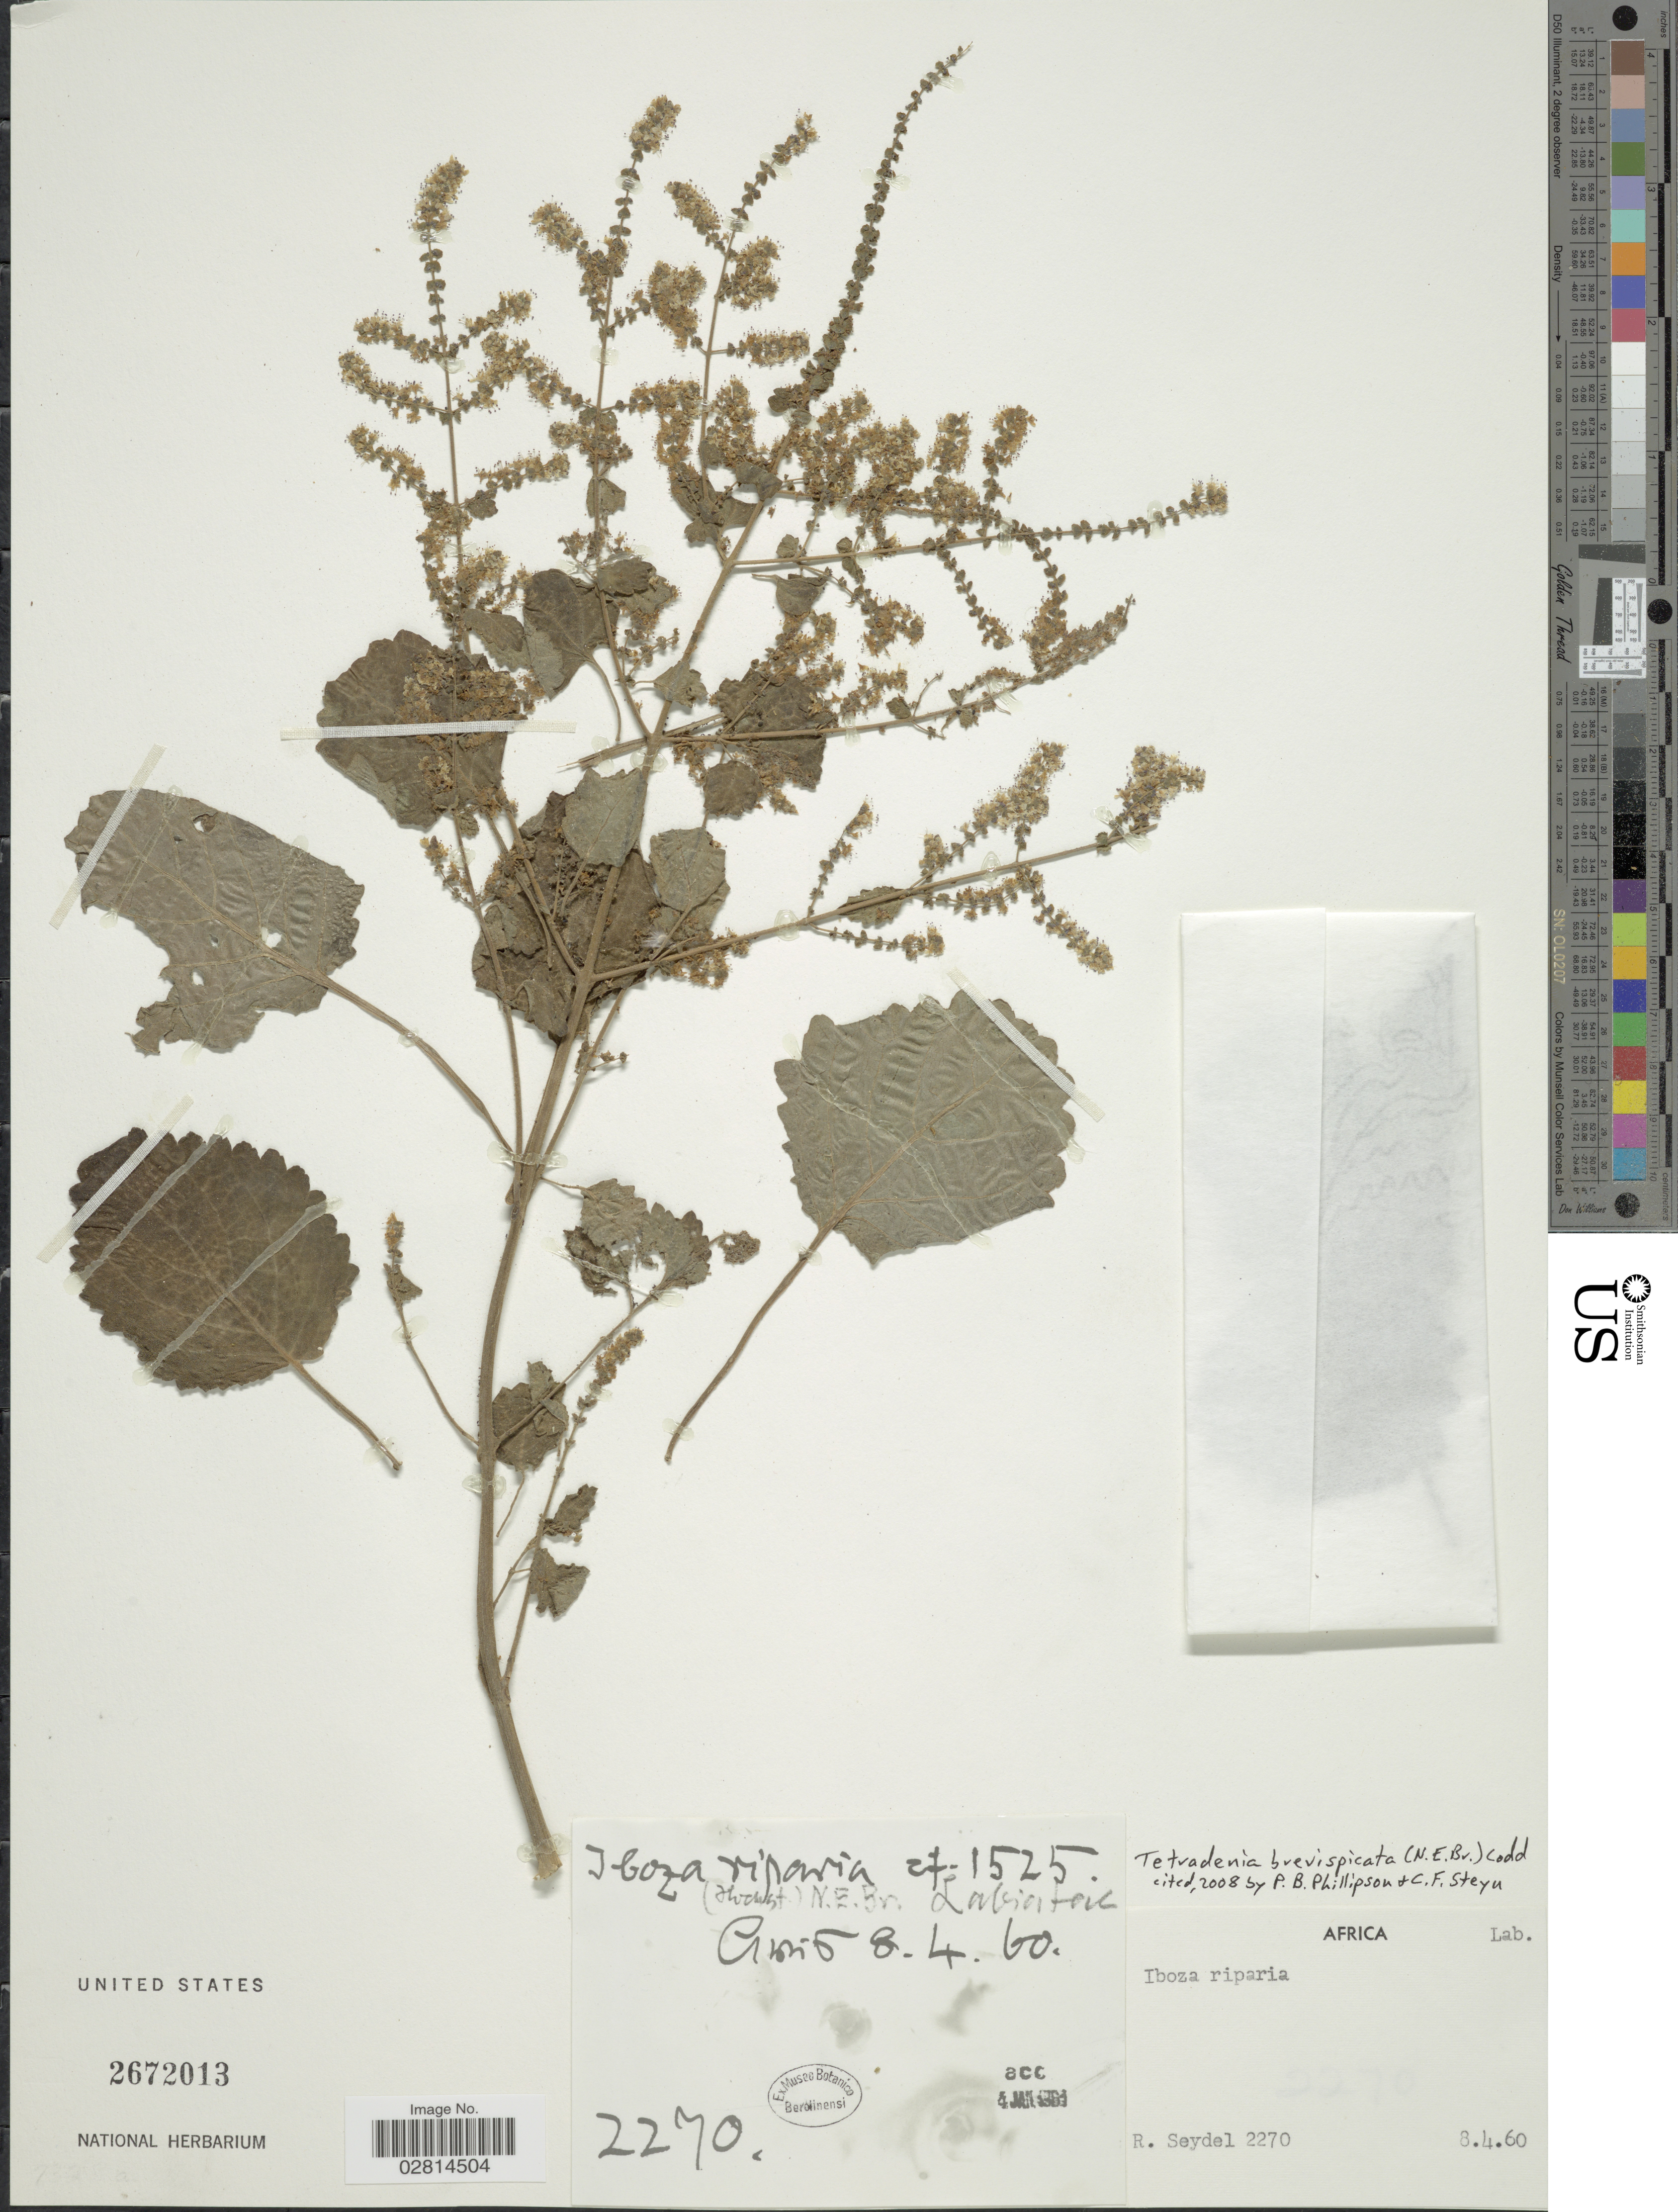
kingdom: Plantae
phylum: Tracheophyta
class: Magnoliopsida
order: Lamiales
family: Lamiaceae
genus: Tetradenia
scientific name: Tetradenia brevispicata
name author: (N.E. Br.) Codd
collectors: R. Seydel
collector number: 2270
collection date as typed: Transcribed d/m/y: 8/4/60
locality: Africa. [illegible text].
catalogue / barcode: US 2672013